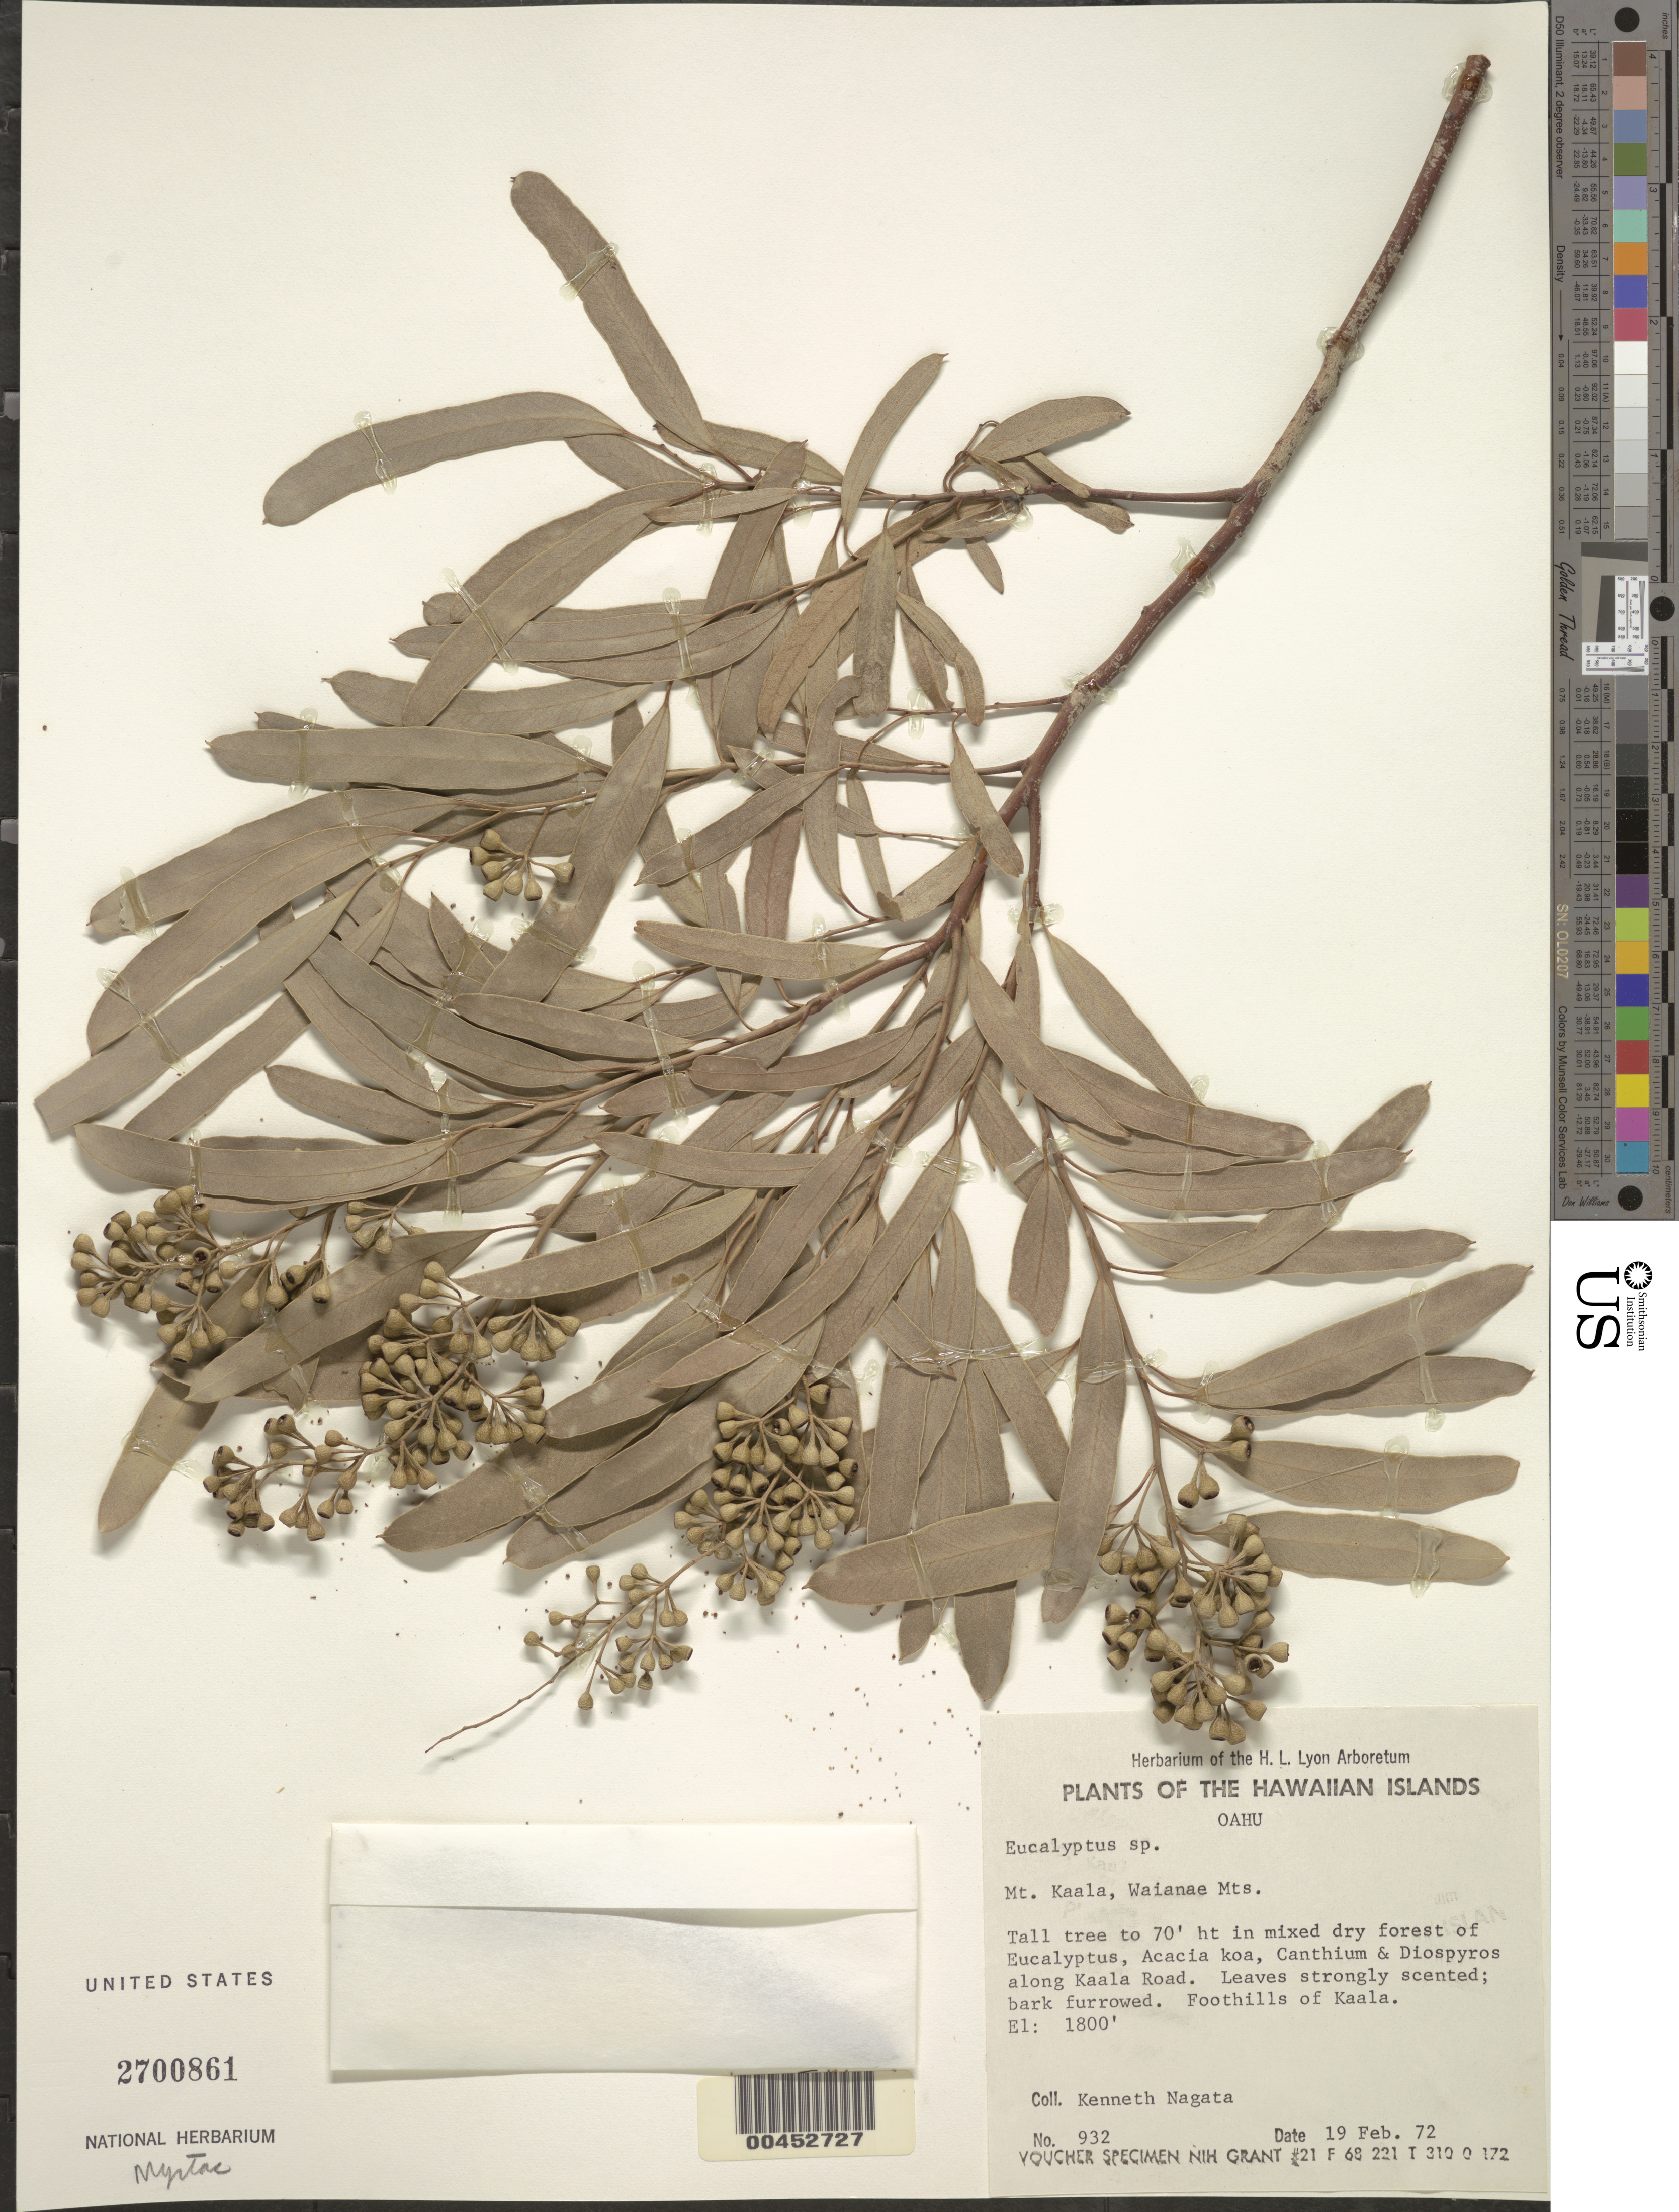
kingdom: Plantae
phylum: Tracheophyta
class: Magnoliopsida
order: Myrtales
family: Myrtaceae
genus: Eucalyptus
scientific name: Eucalyptus sp.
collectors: K. Nagata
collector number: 932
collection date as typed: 19 Feb 1972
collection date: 1972-02-19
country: United States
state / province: Hawaii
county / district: Honolulu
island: Oahu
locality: Mt Kaala, Waianae Mts, along Kaala Rd, foothills of Kaala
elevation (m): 549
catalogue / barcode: US 2700861